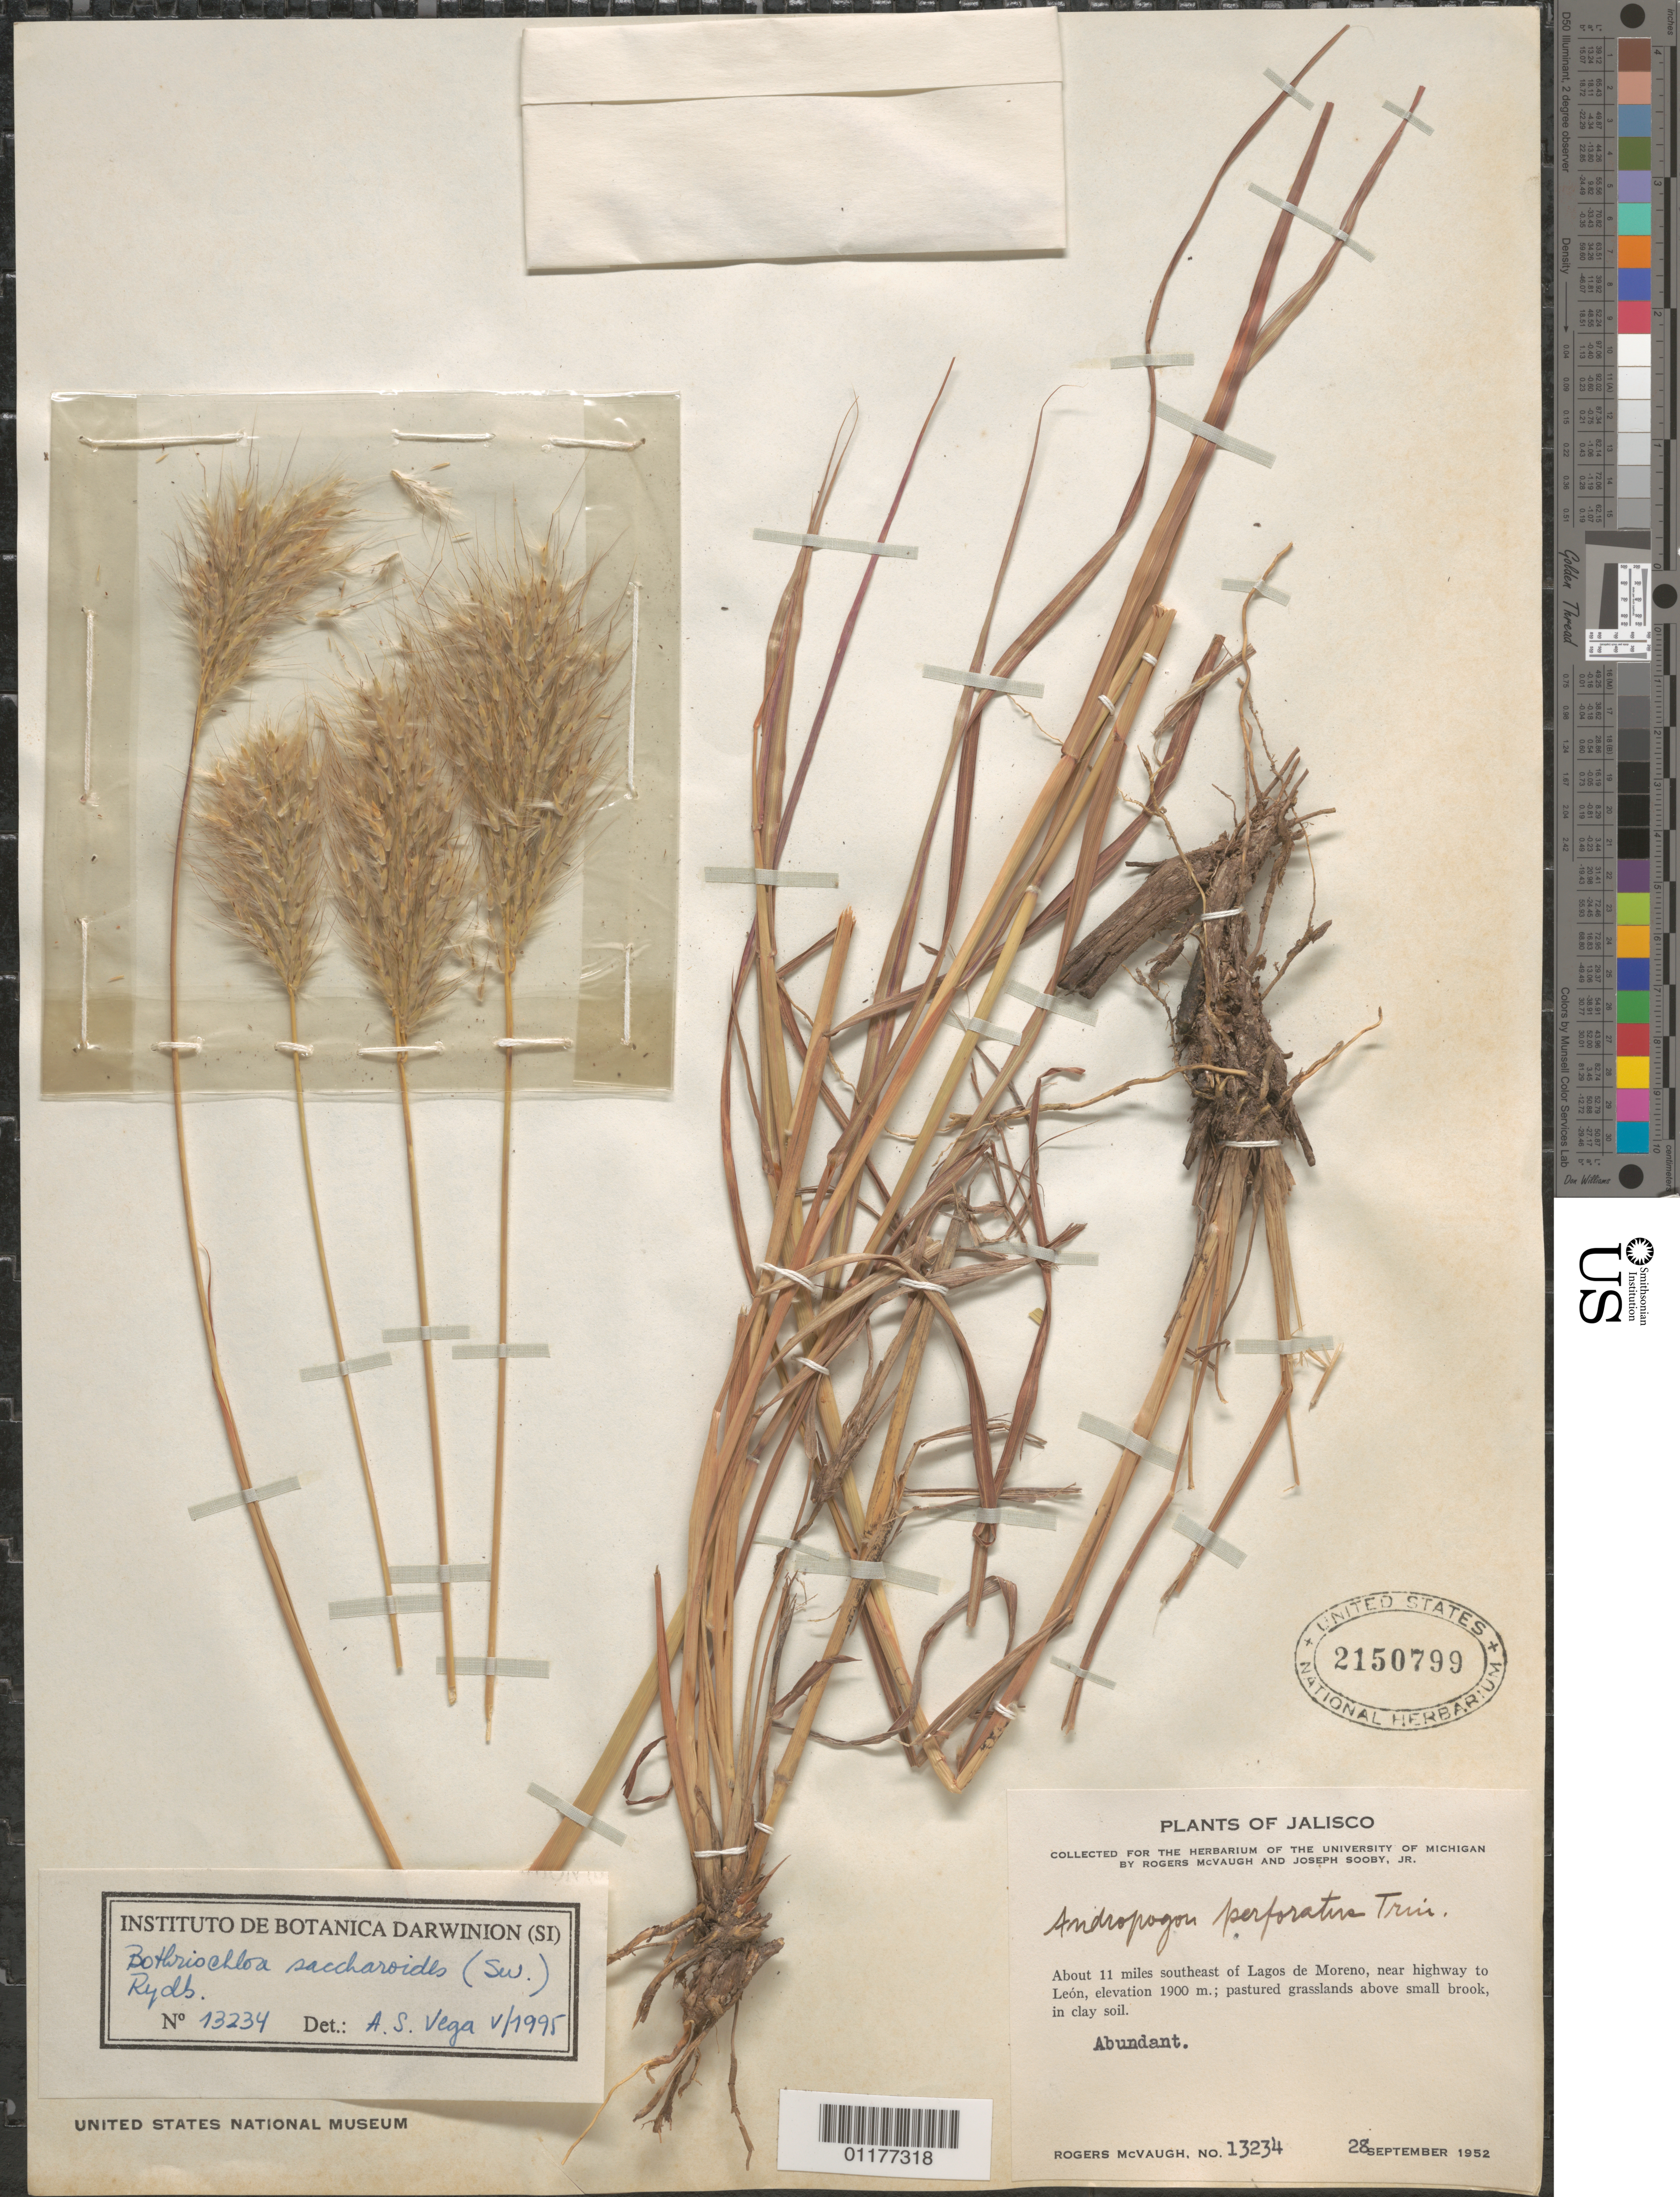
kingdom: Plantae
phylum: Tracheophyta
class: Liliopsida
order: Poales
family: Poaceae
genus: Bothriochloa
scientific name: Bothriochloa saccharoides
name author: (Sw.) Rydb.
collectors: R. McVaugh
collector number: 13234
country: Mexico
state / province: Jalisco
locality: SE of Lagos de Moreno, near highway to Leon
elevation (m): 1900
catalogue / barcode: US 2150799